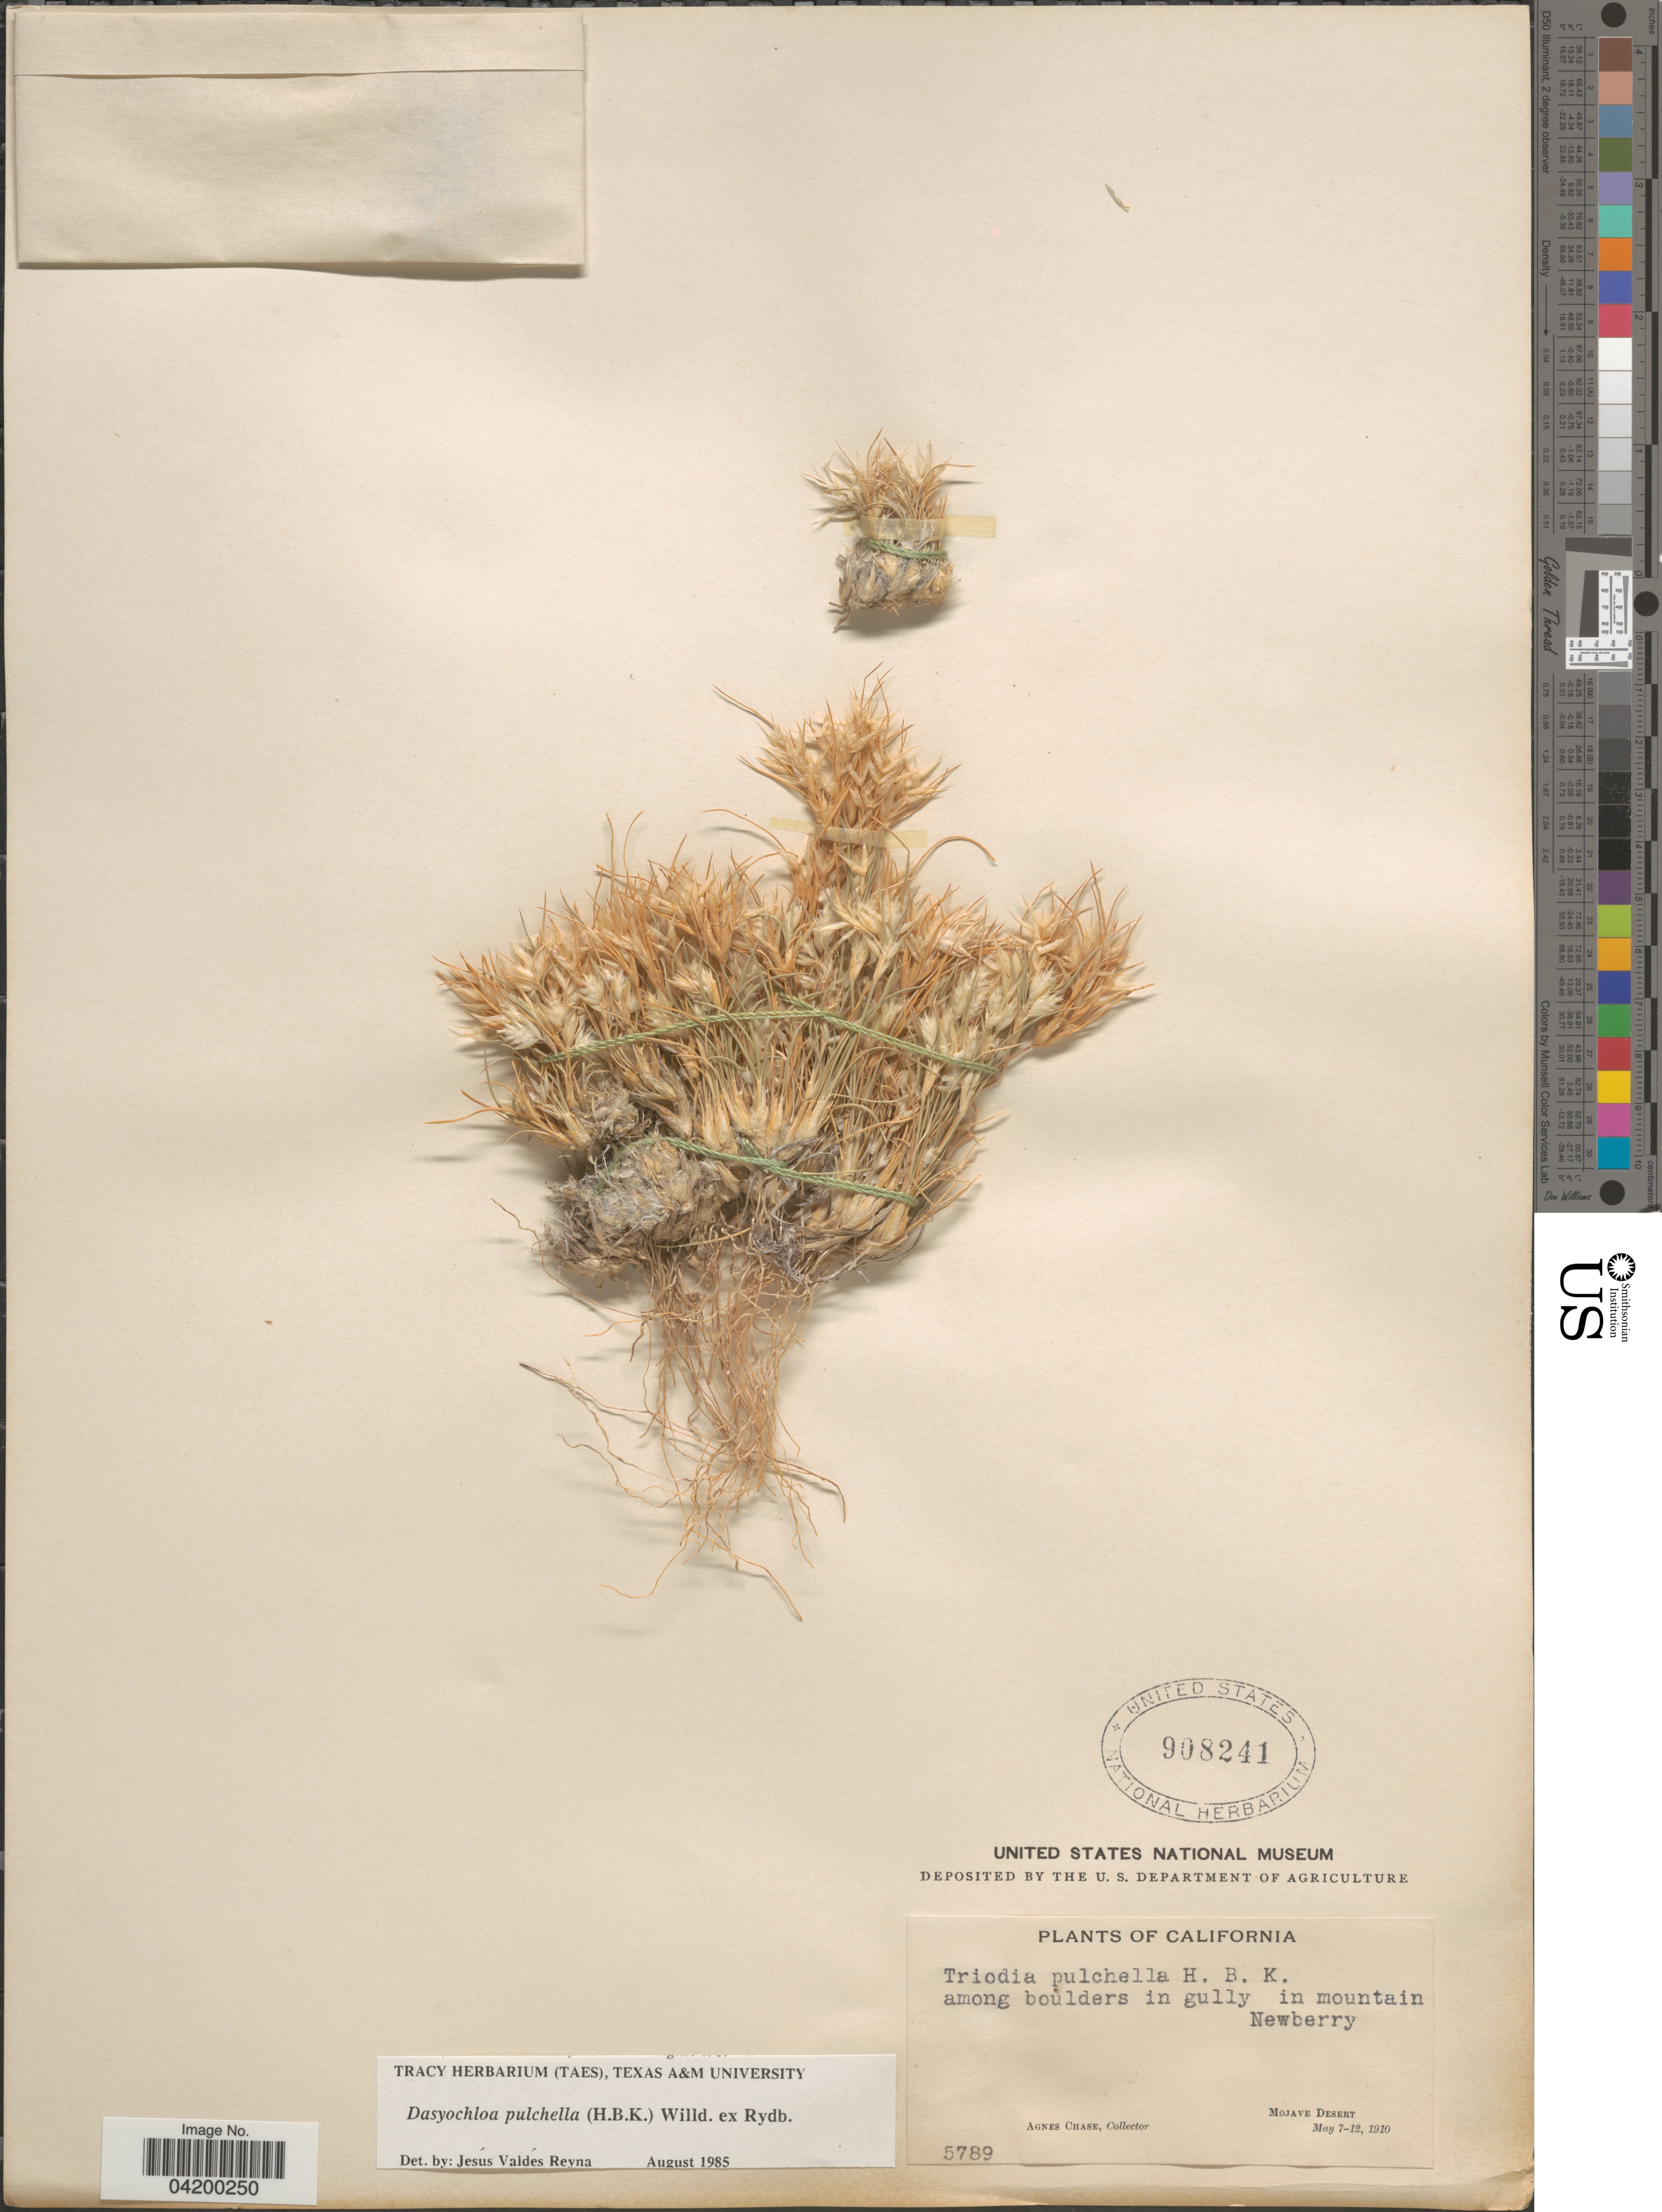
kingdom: Plantae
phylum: Tracheophyta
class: Liliopsida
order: Poales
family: Poaceae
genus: Dasyochloa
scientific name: Dasyochloa pulchella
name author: (Kunth) Willd. ex Rydb.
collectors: A. Chase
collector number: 5789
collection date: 1910-05-07/1910-05-12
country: United States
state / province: California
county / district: San Bernardino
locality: Among boulders in gully in mountain Newberry. Mojave Desert.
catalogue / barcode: US 908241